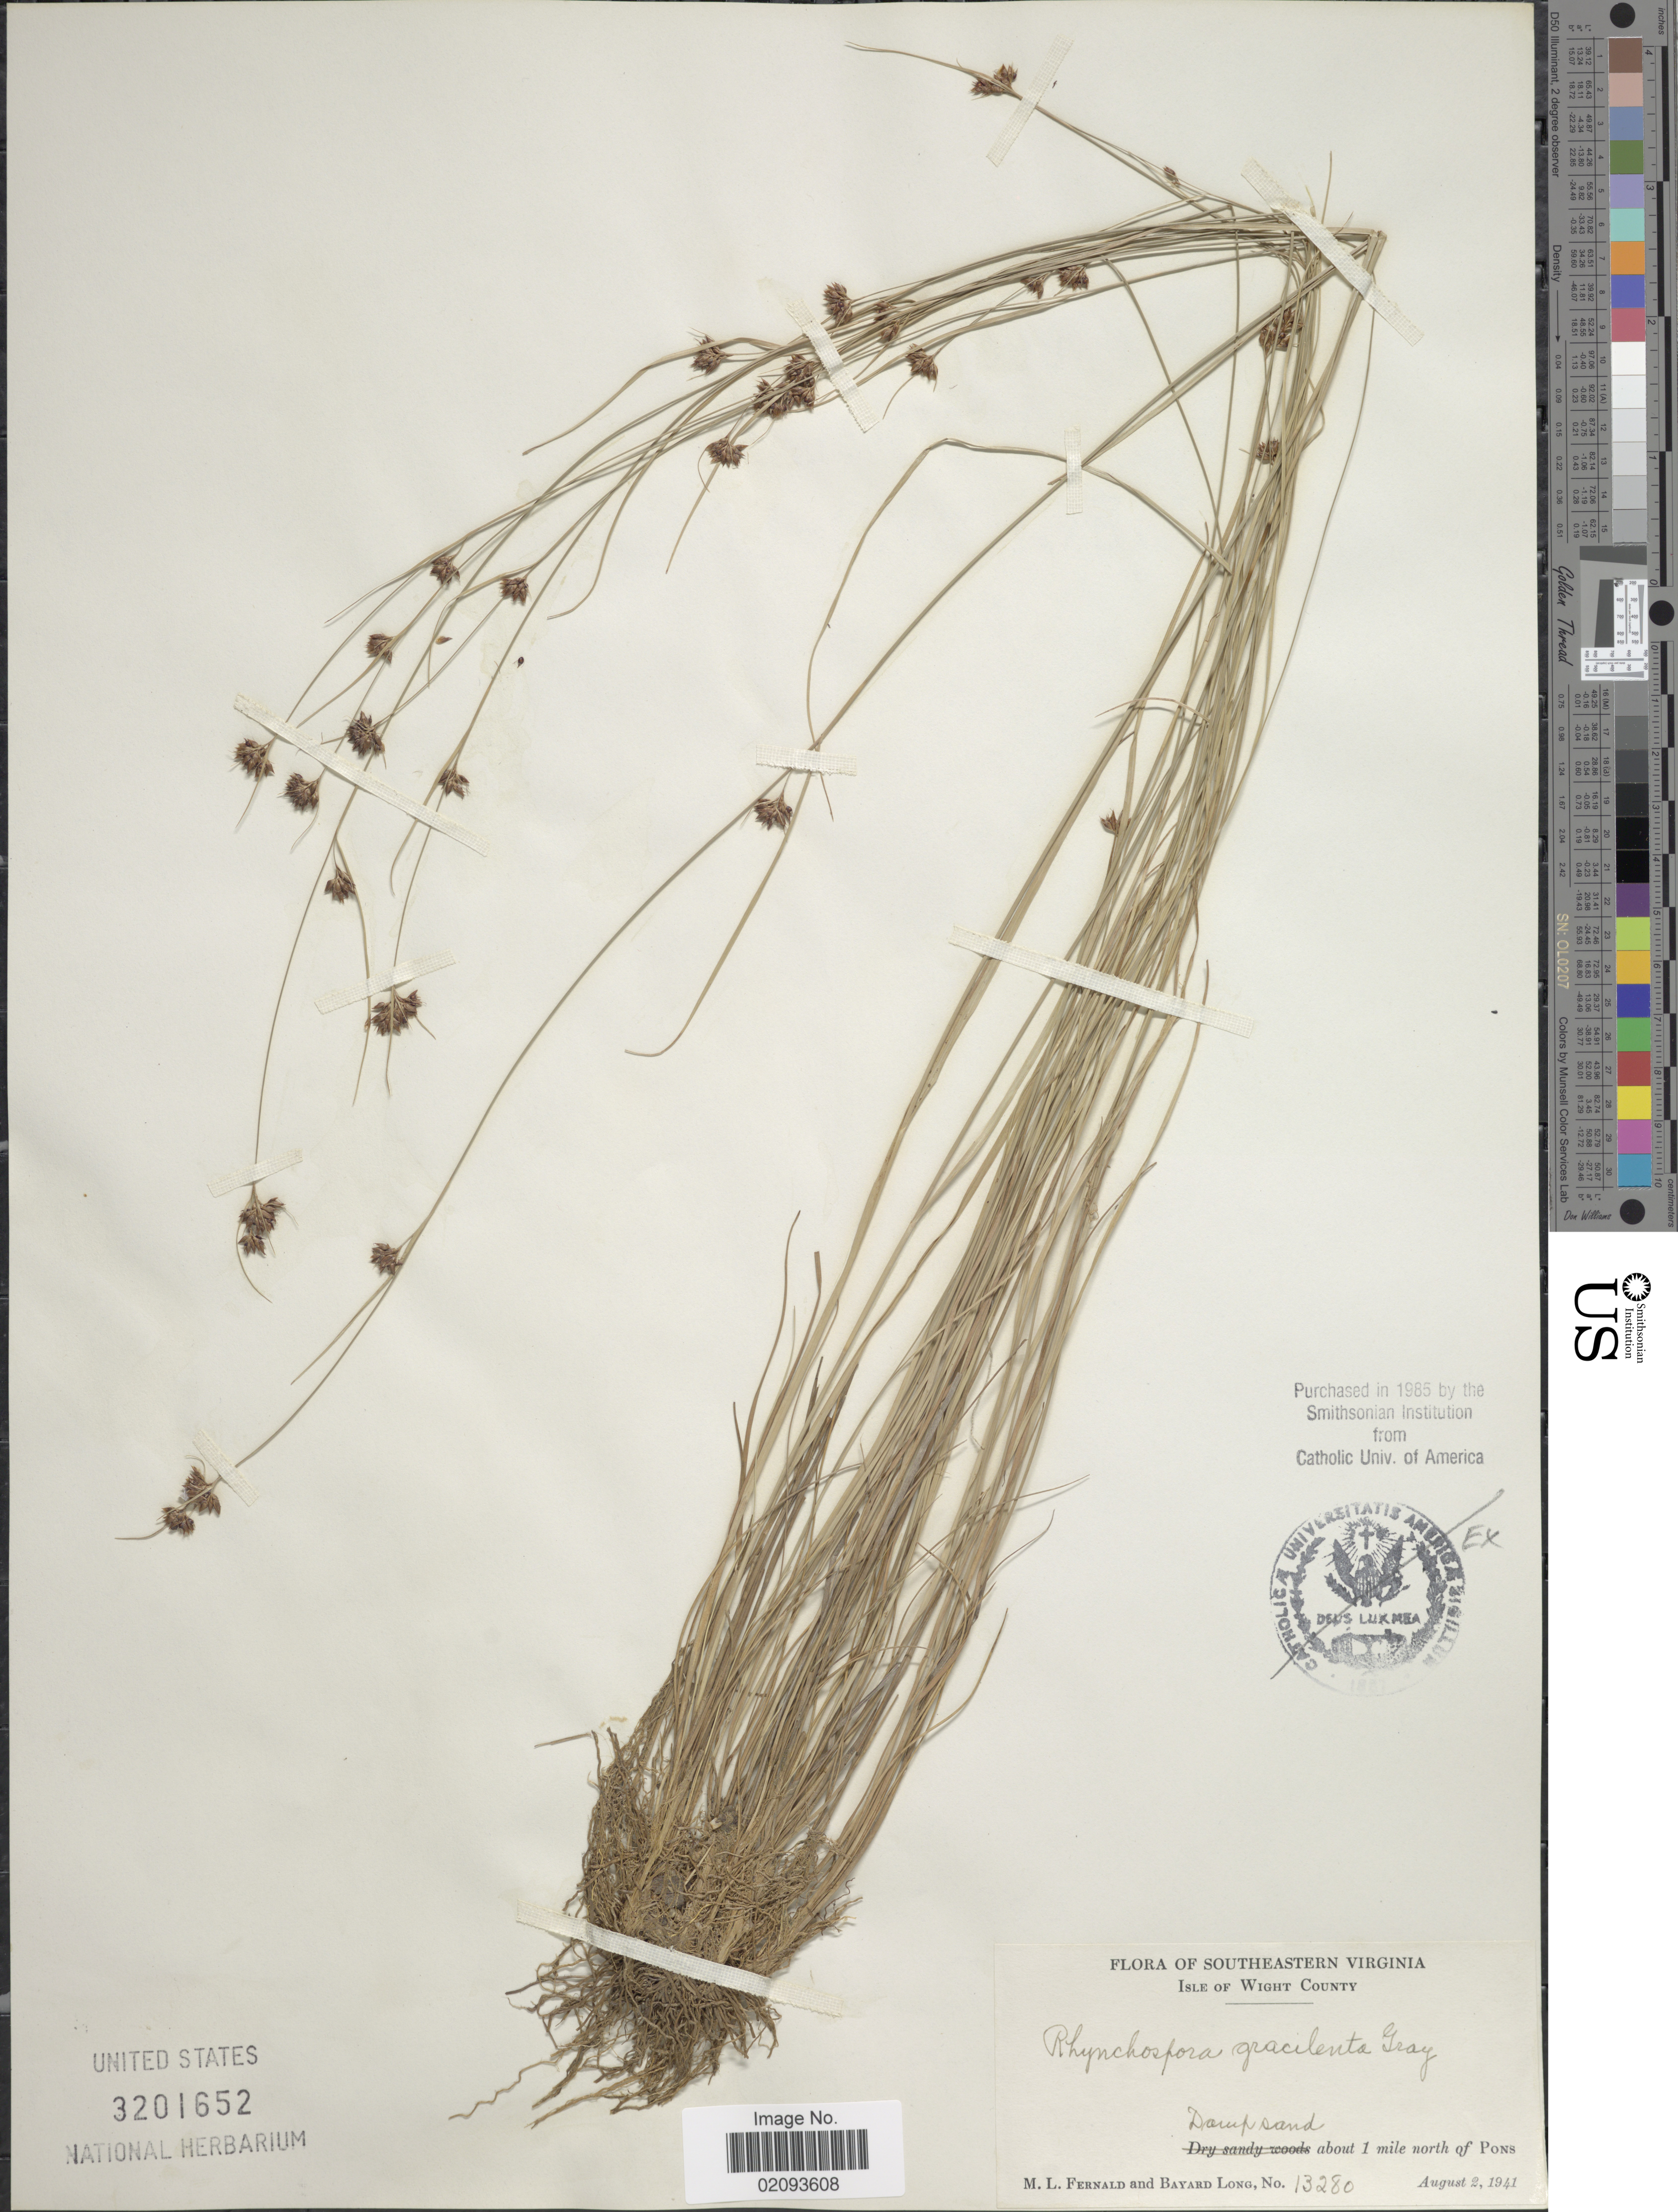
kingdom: Plantae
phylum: Tracheophyta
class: Liliopsida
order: Poales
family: Cyperaceae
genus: Rhynchospora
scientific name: Rhynchospora gracilenta A. Gray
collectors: M. L. Fernald & B. Long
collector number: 13280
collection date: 1941-08-02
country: United States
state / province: Virginia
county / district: Isle of Wight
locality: Southeastern Virginia. Isle of Wight County. Damp sand about 1 mile north of Pons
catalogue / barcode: US 3201652